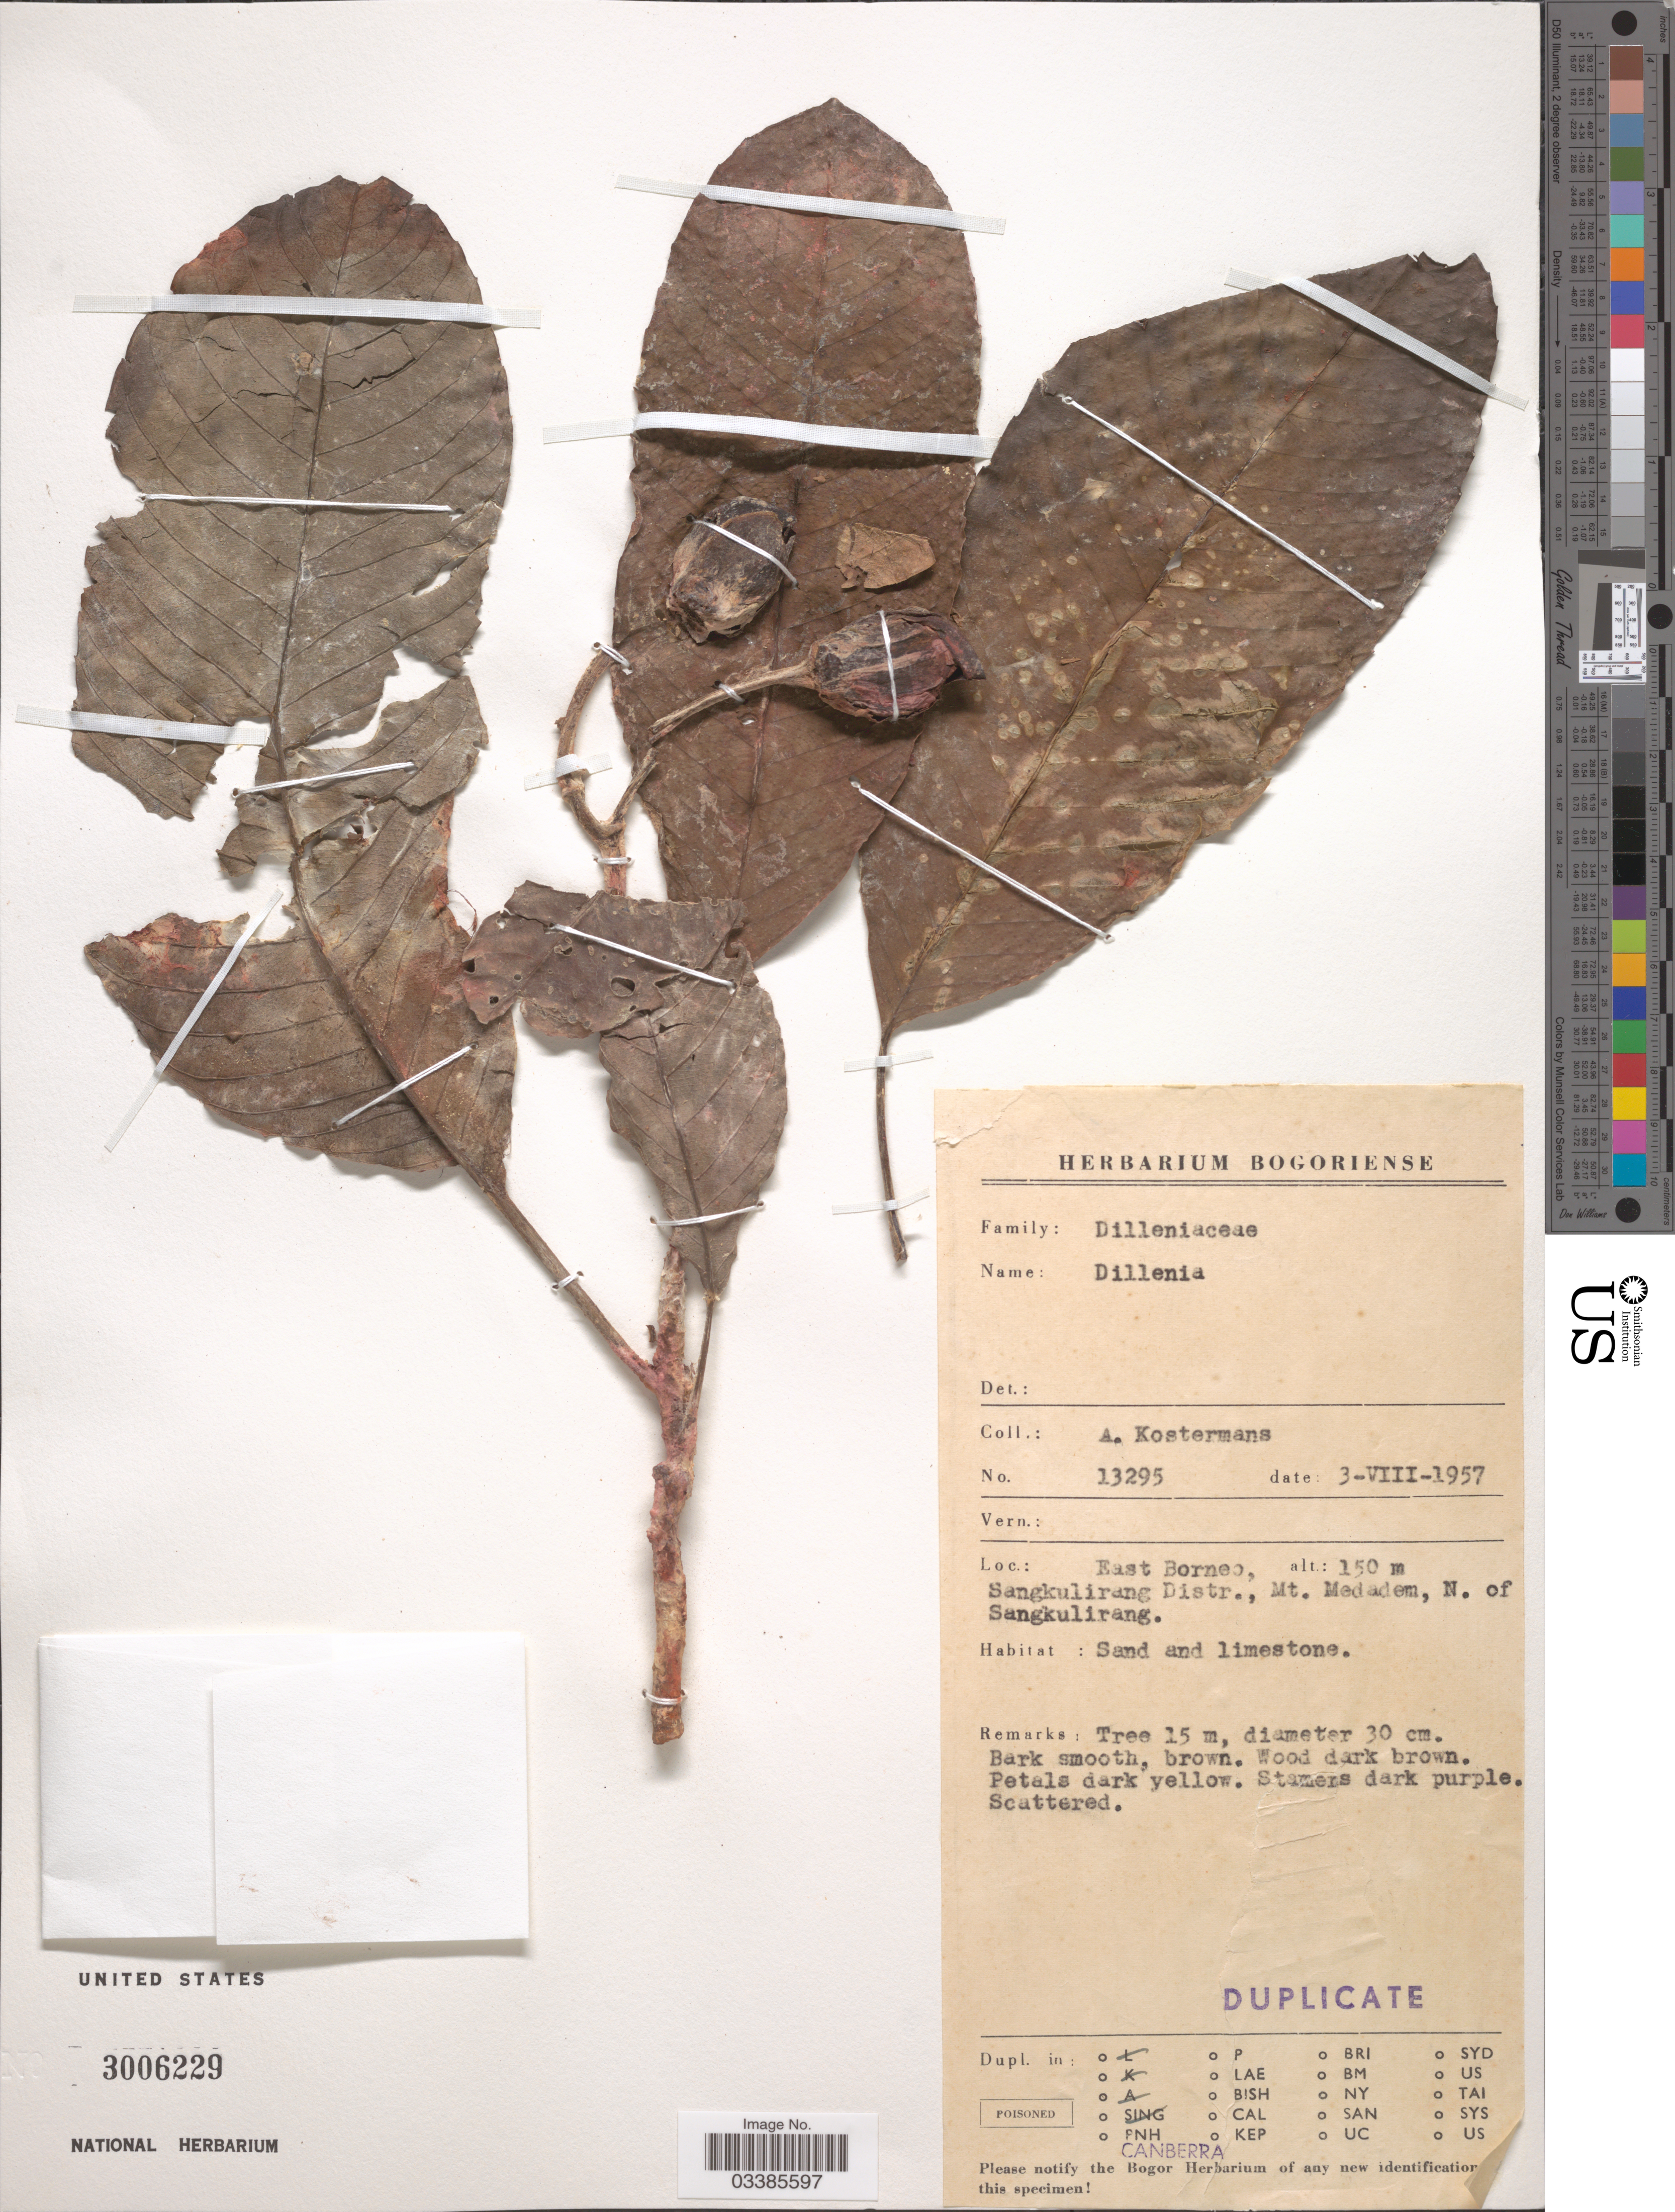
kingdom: Plantae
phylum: Tracheophyta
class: Magnoliopsida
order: Dilleniales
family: Dilleniaceae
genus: Dillenia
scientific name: Dillenia sp.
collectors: A. J. G. Kostermans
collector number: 13295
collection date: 1957-08-03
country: Indonesia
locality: East Borneo, Sangkulirang Distr., Mt. Medadem, N. of Sangkulirang.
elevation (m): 150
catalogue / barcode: US 3006229